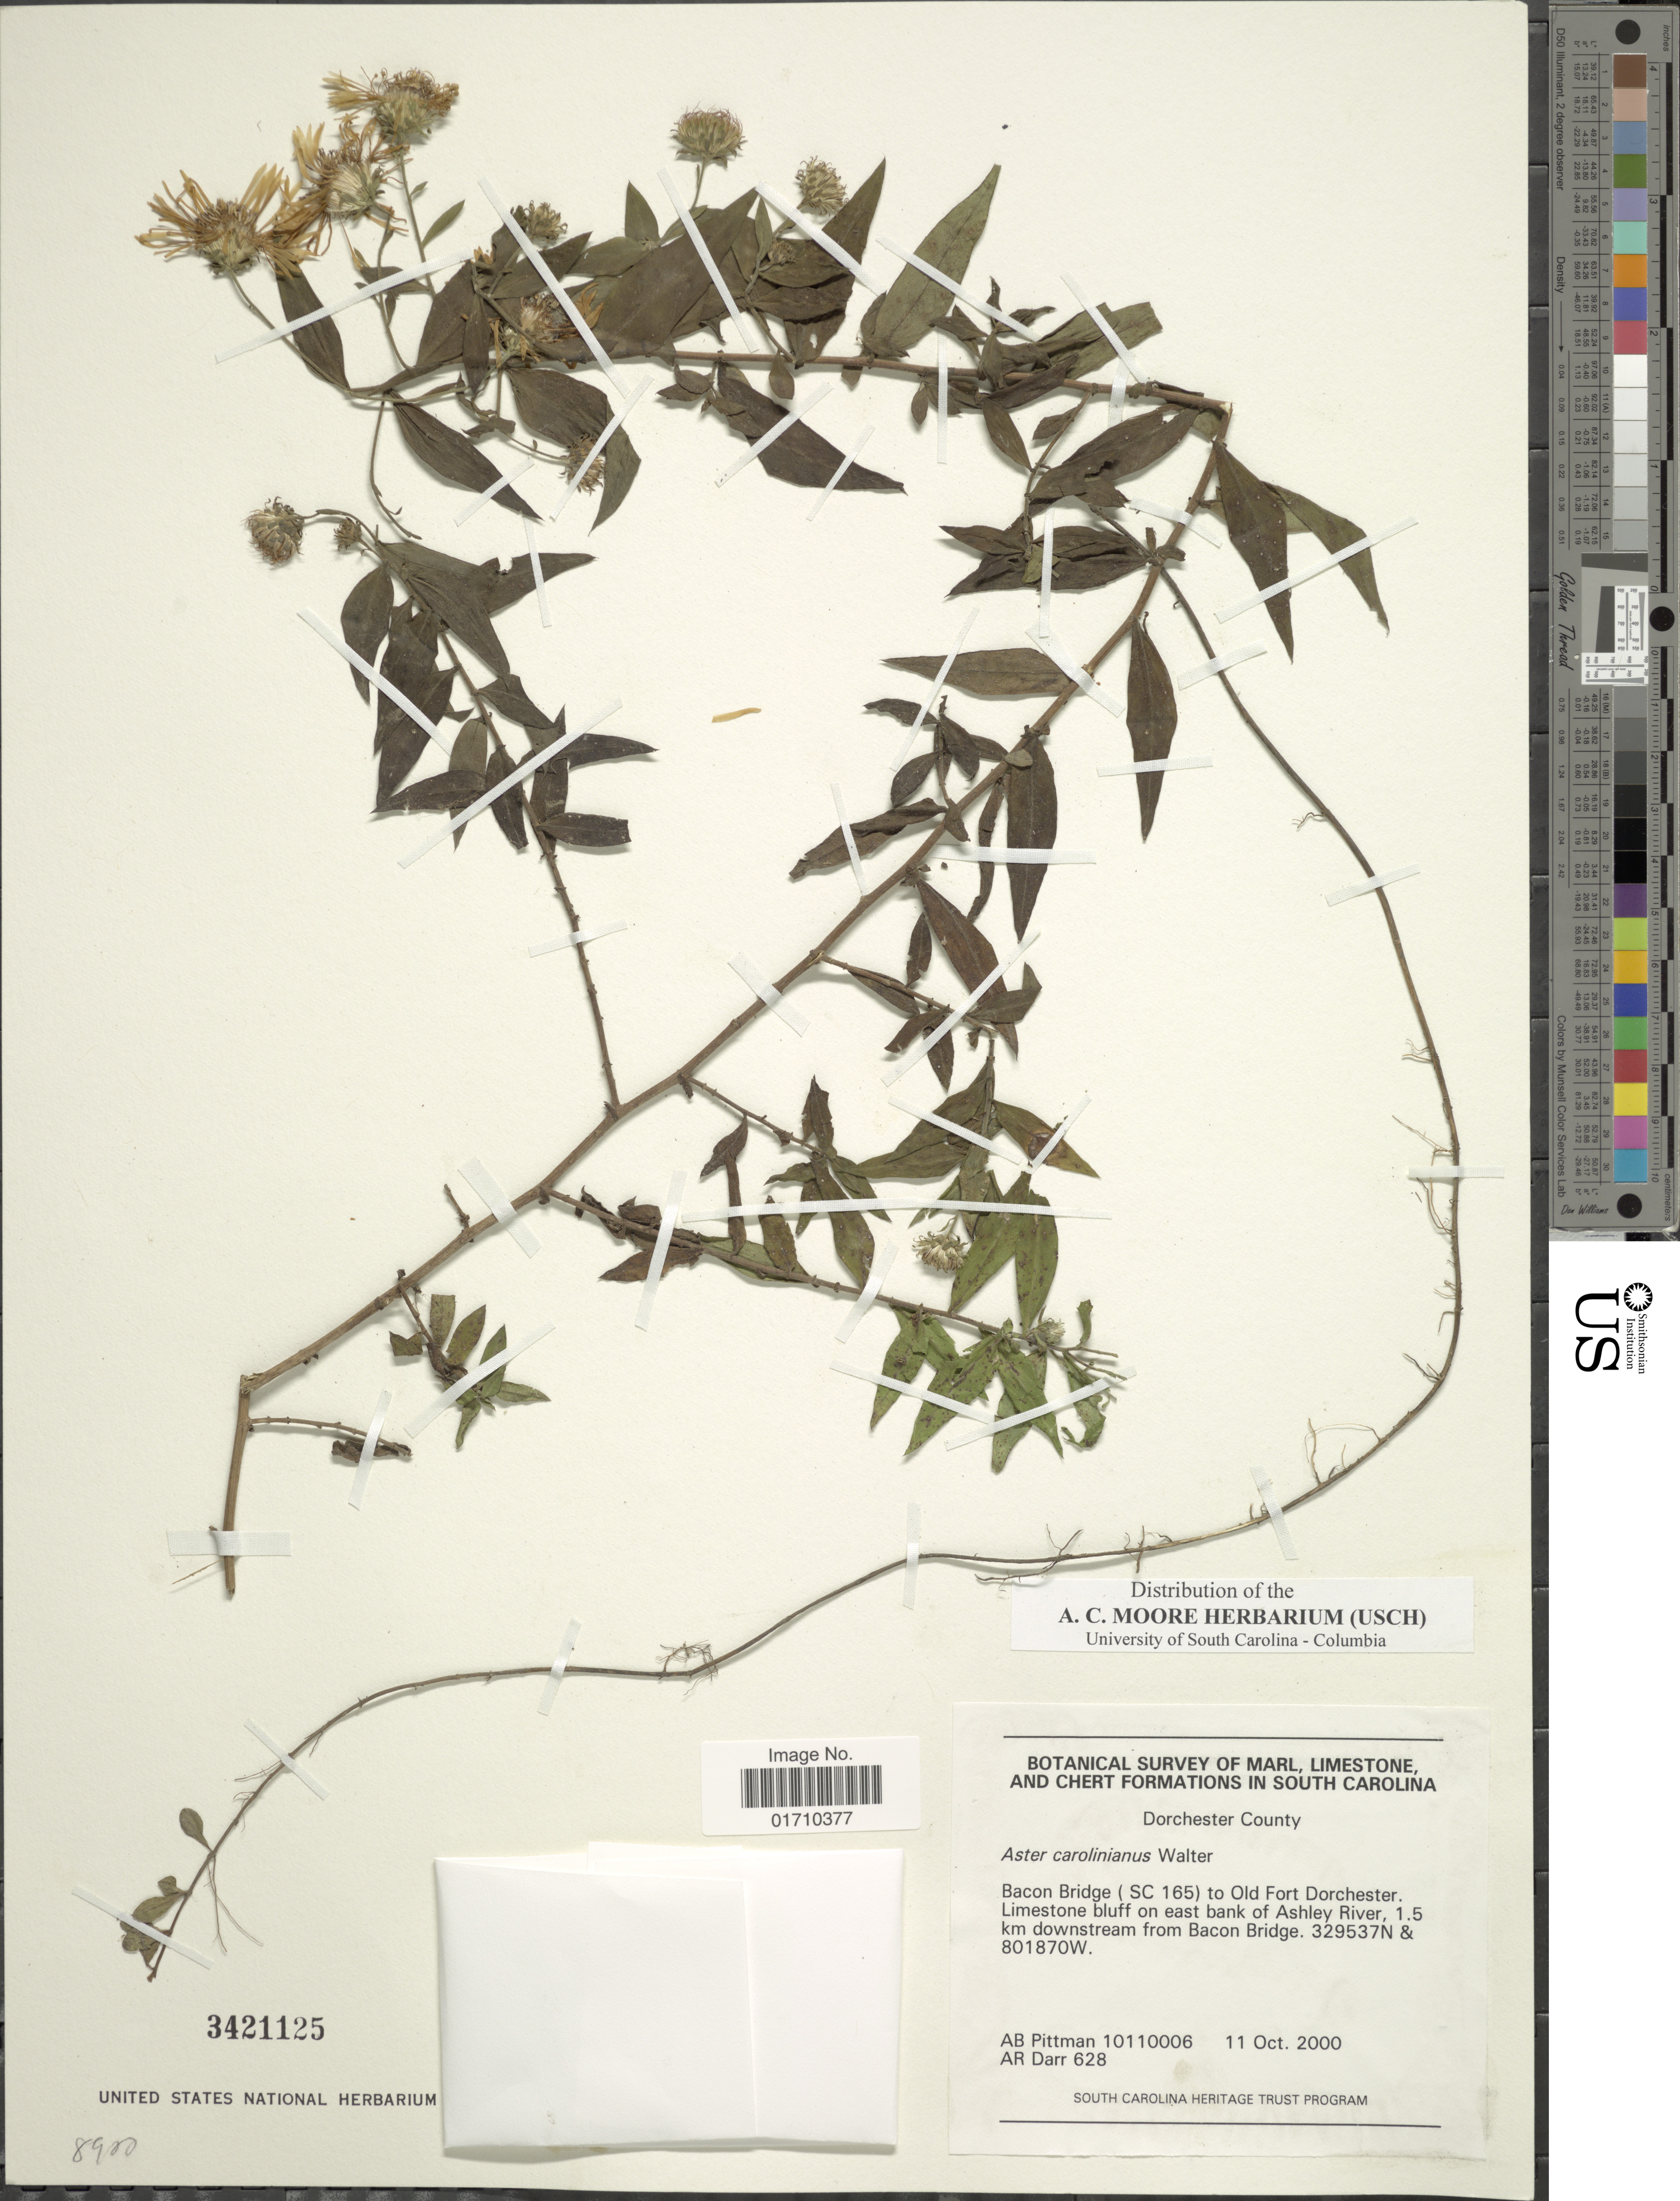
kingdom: Plantae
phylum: Tracheophyta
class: Magnoliopsida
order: Asterales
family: Asteraceae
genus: Ampelaster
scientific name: Ampelaster carolinianus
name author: (Walter) G.L. Nesom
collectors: A. B. Pittman & A. Darr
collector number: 628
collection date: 2000-10-11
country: United States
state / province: South Carolina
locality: Bacon Bridge (SC 165) to Old Fort Dorchester, Limestone bluff on east bank of Ashley River, 1.5 km downstream from Bacon Bridge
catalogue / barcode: US 3421125